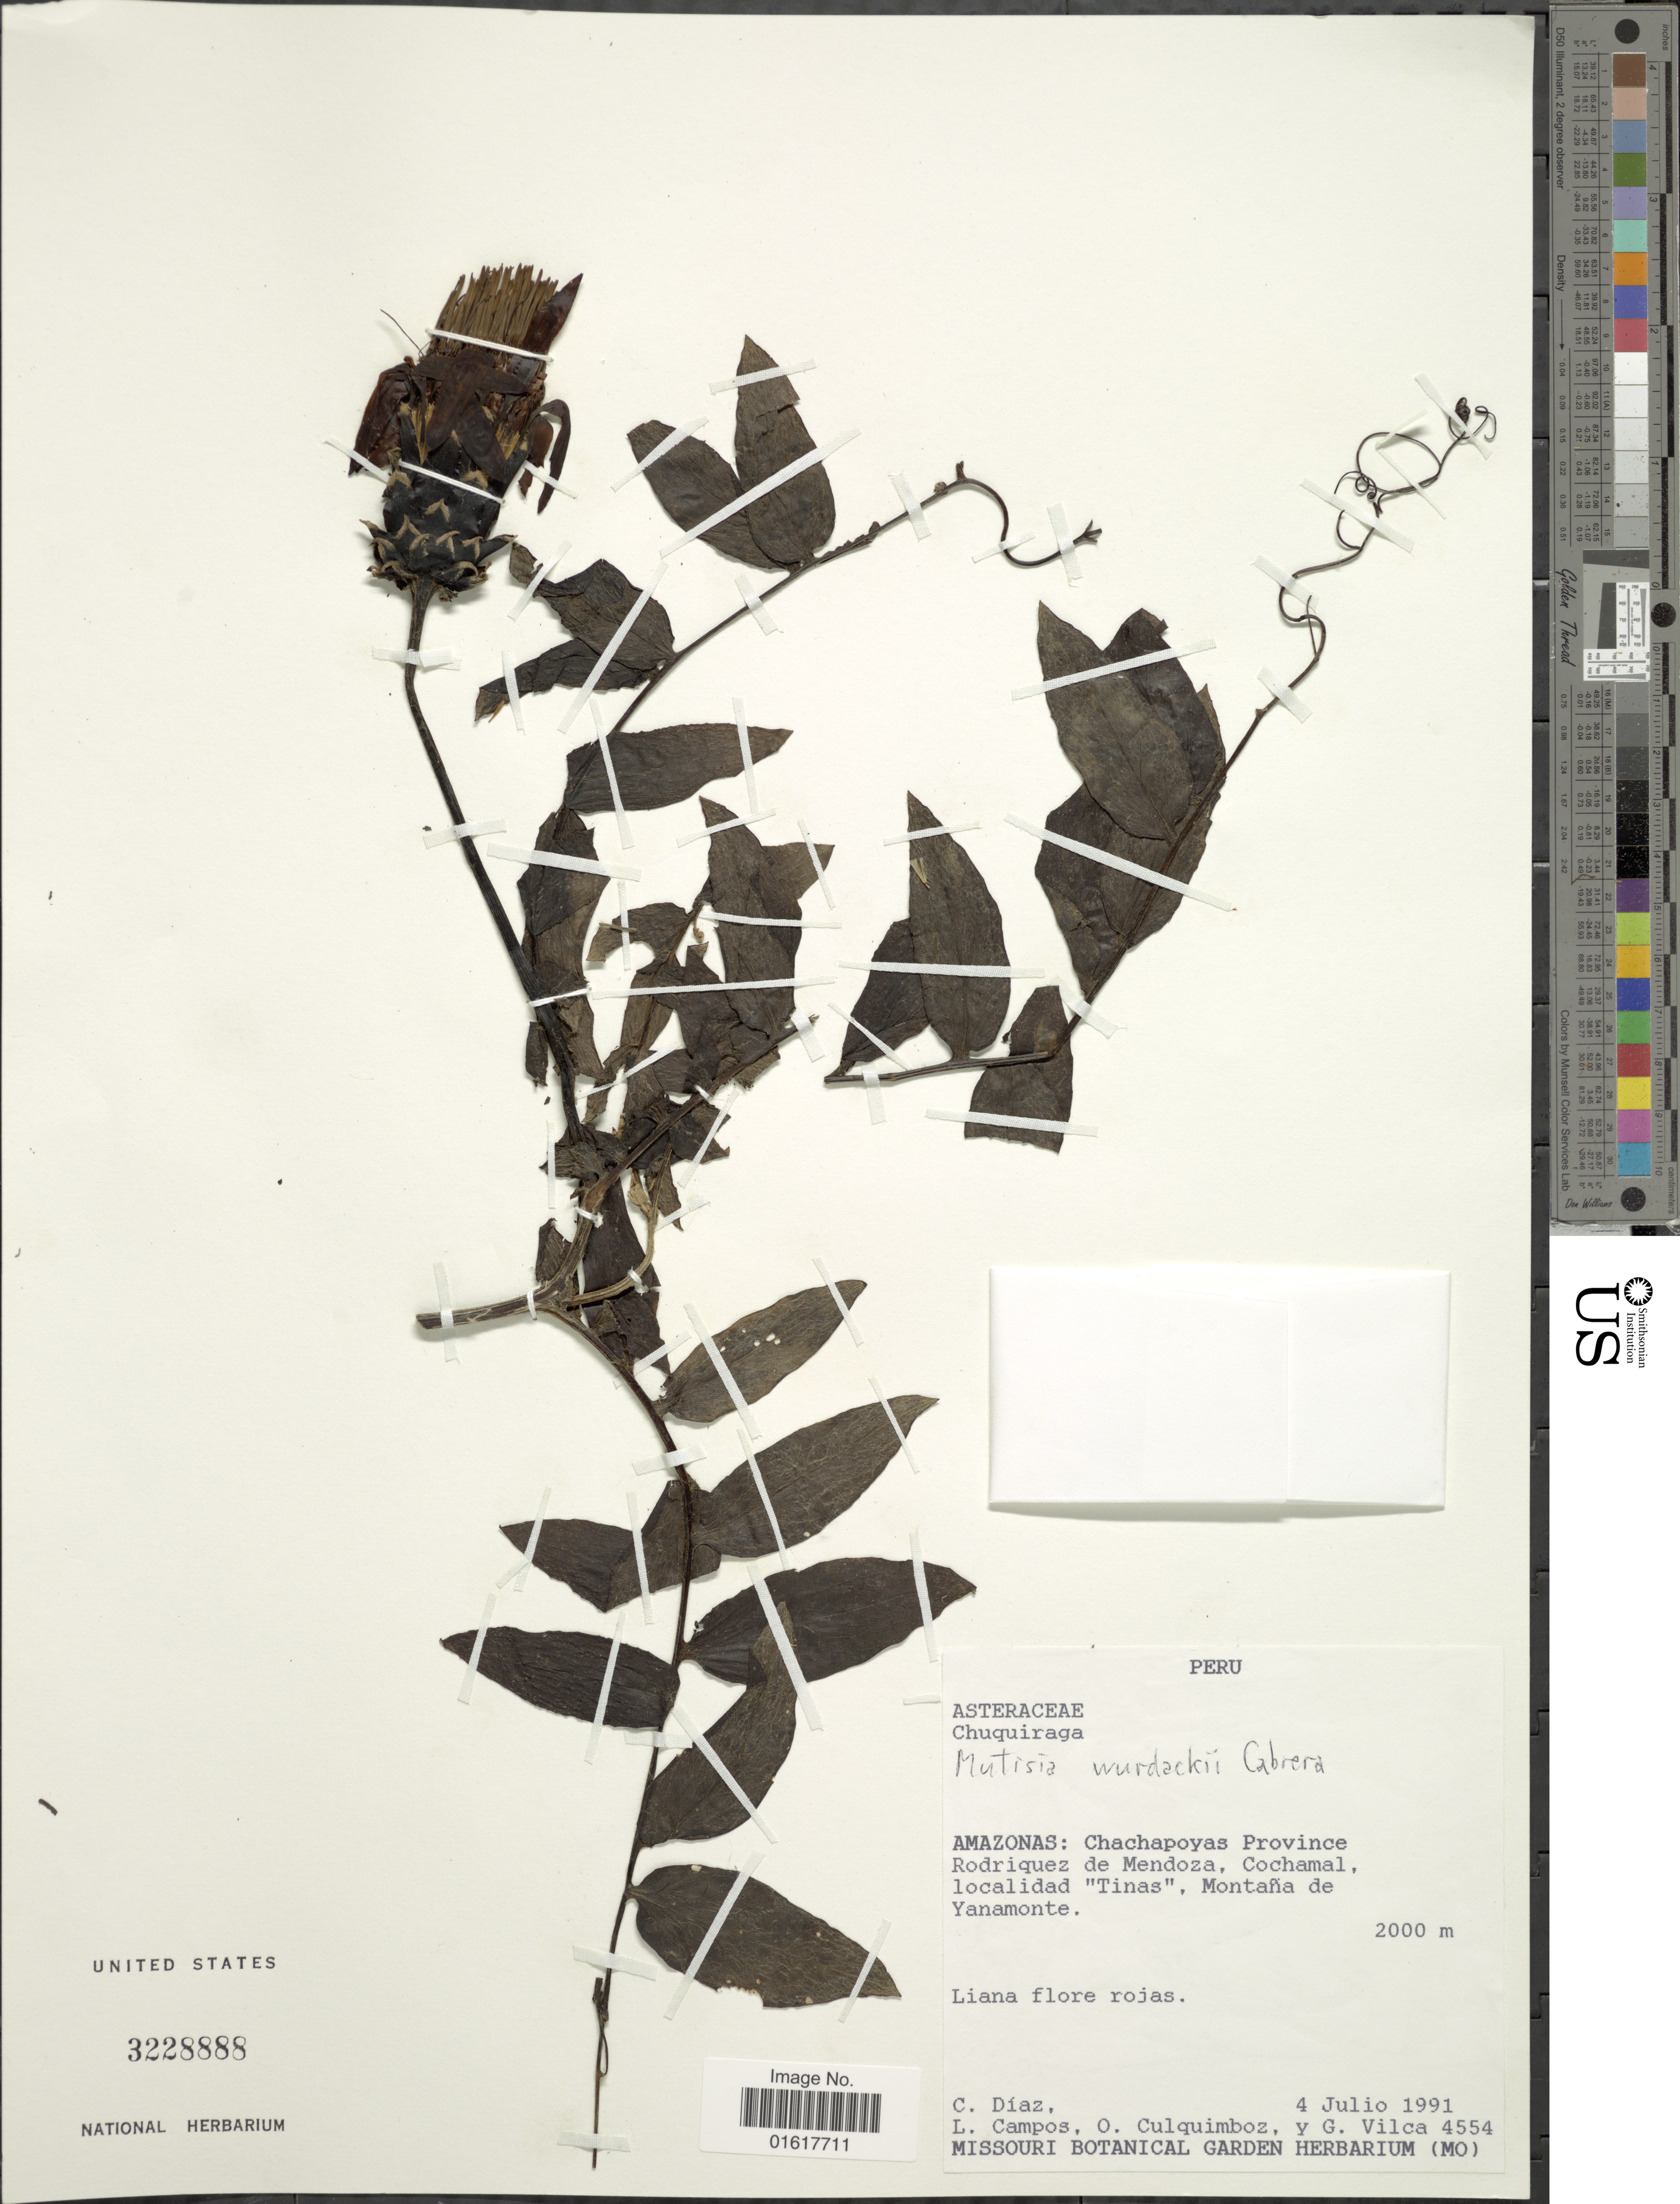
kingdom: Plantae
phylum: Tracheophyta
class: Magnoliopsida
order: Asterales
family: Asteraceae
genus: Mutisia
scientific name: Mutisia wurdackii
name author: Cabrera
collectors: C. Díaz, L. Campos, O. Culquimboz & G. Vilca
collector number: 4554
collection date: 1991-07-04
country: Peru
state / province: Amazonas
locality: Chachapoyas province. Rodriguez de Mendoza, Cochamal, localidad "Tinas", Montaña de Yanamonte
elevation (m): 2000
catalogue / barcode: US 3228888